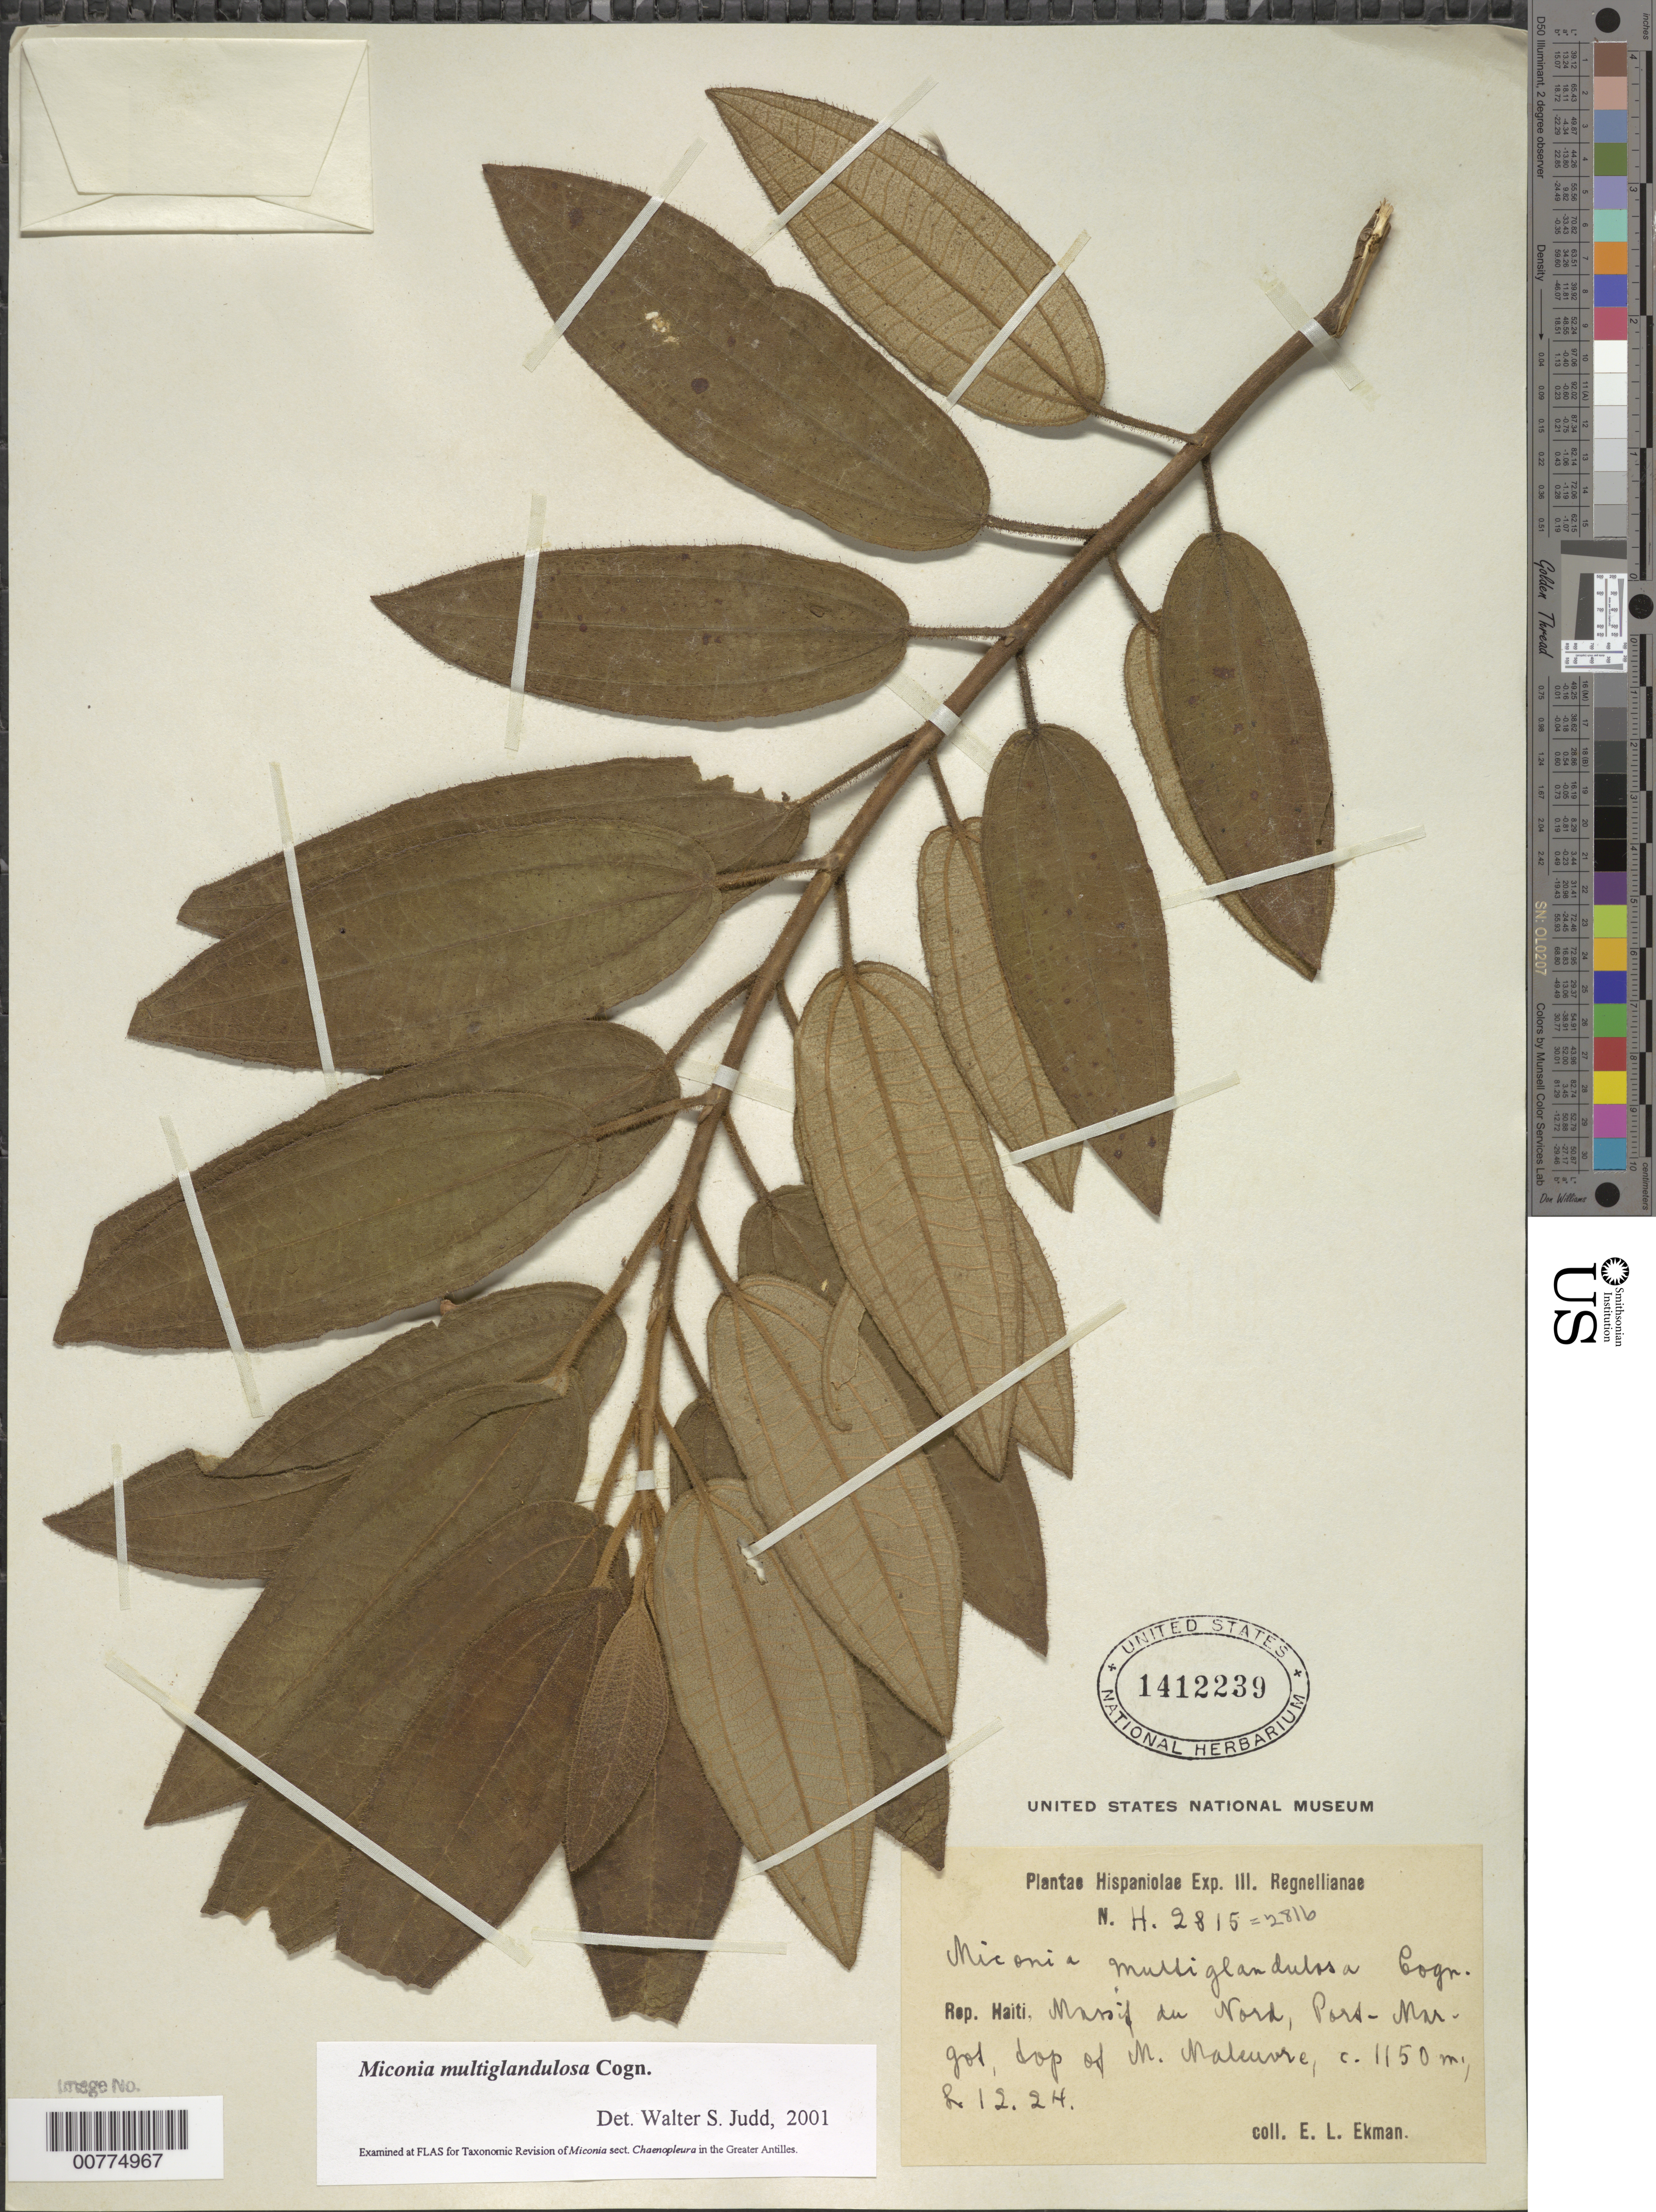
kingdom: Plantae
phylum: Tracheophyta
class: Magnoliopsida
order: Myrtales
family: Melastomataceae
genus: Miconia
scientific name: Miconia multiglandulosa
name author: Cogn.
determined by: Judd, Walter S.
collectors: E. L. Ekman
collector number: H 2815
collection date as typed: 08 Dec 1924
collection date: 1924-12-08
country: Haiti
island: Hispaniola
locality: Massif du Nord, Port-Margot, Top of M. Maleuvre.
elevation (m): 1150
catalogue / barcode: US 1412239